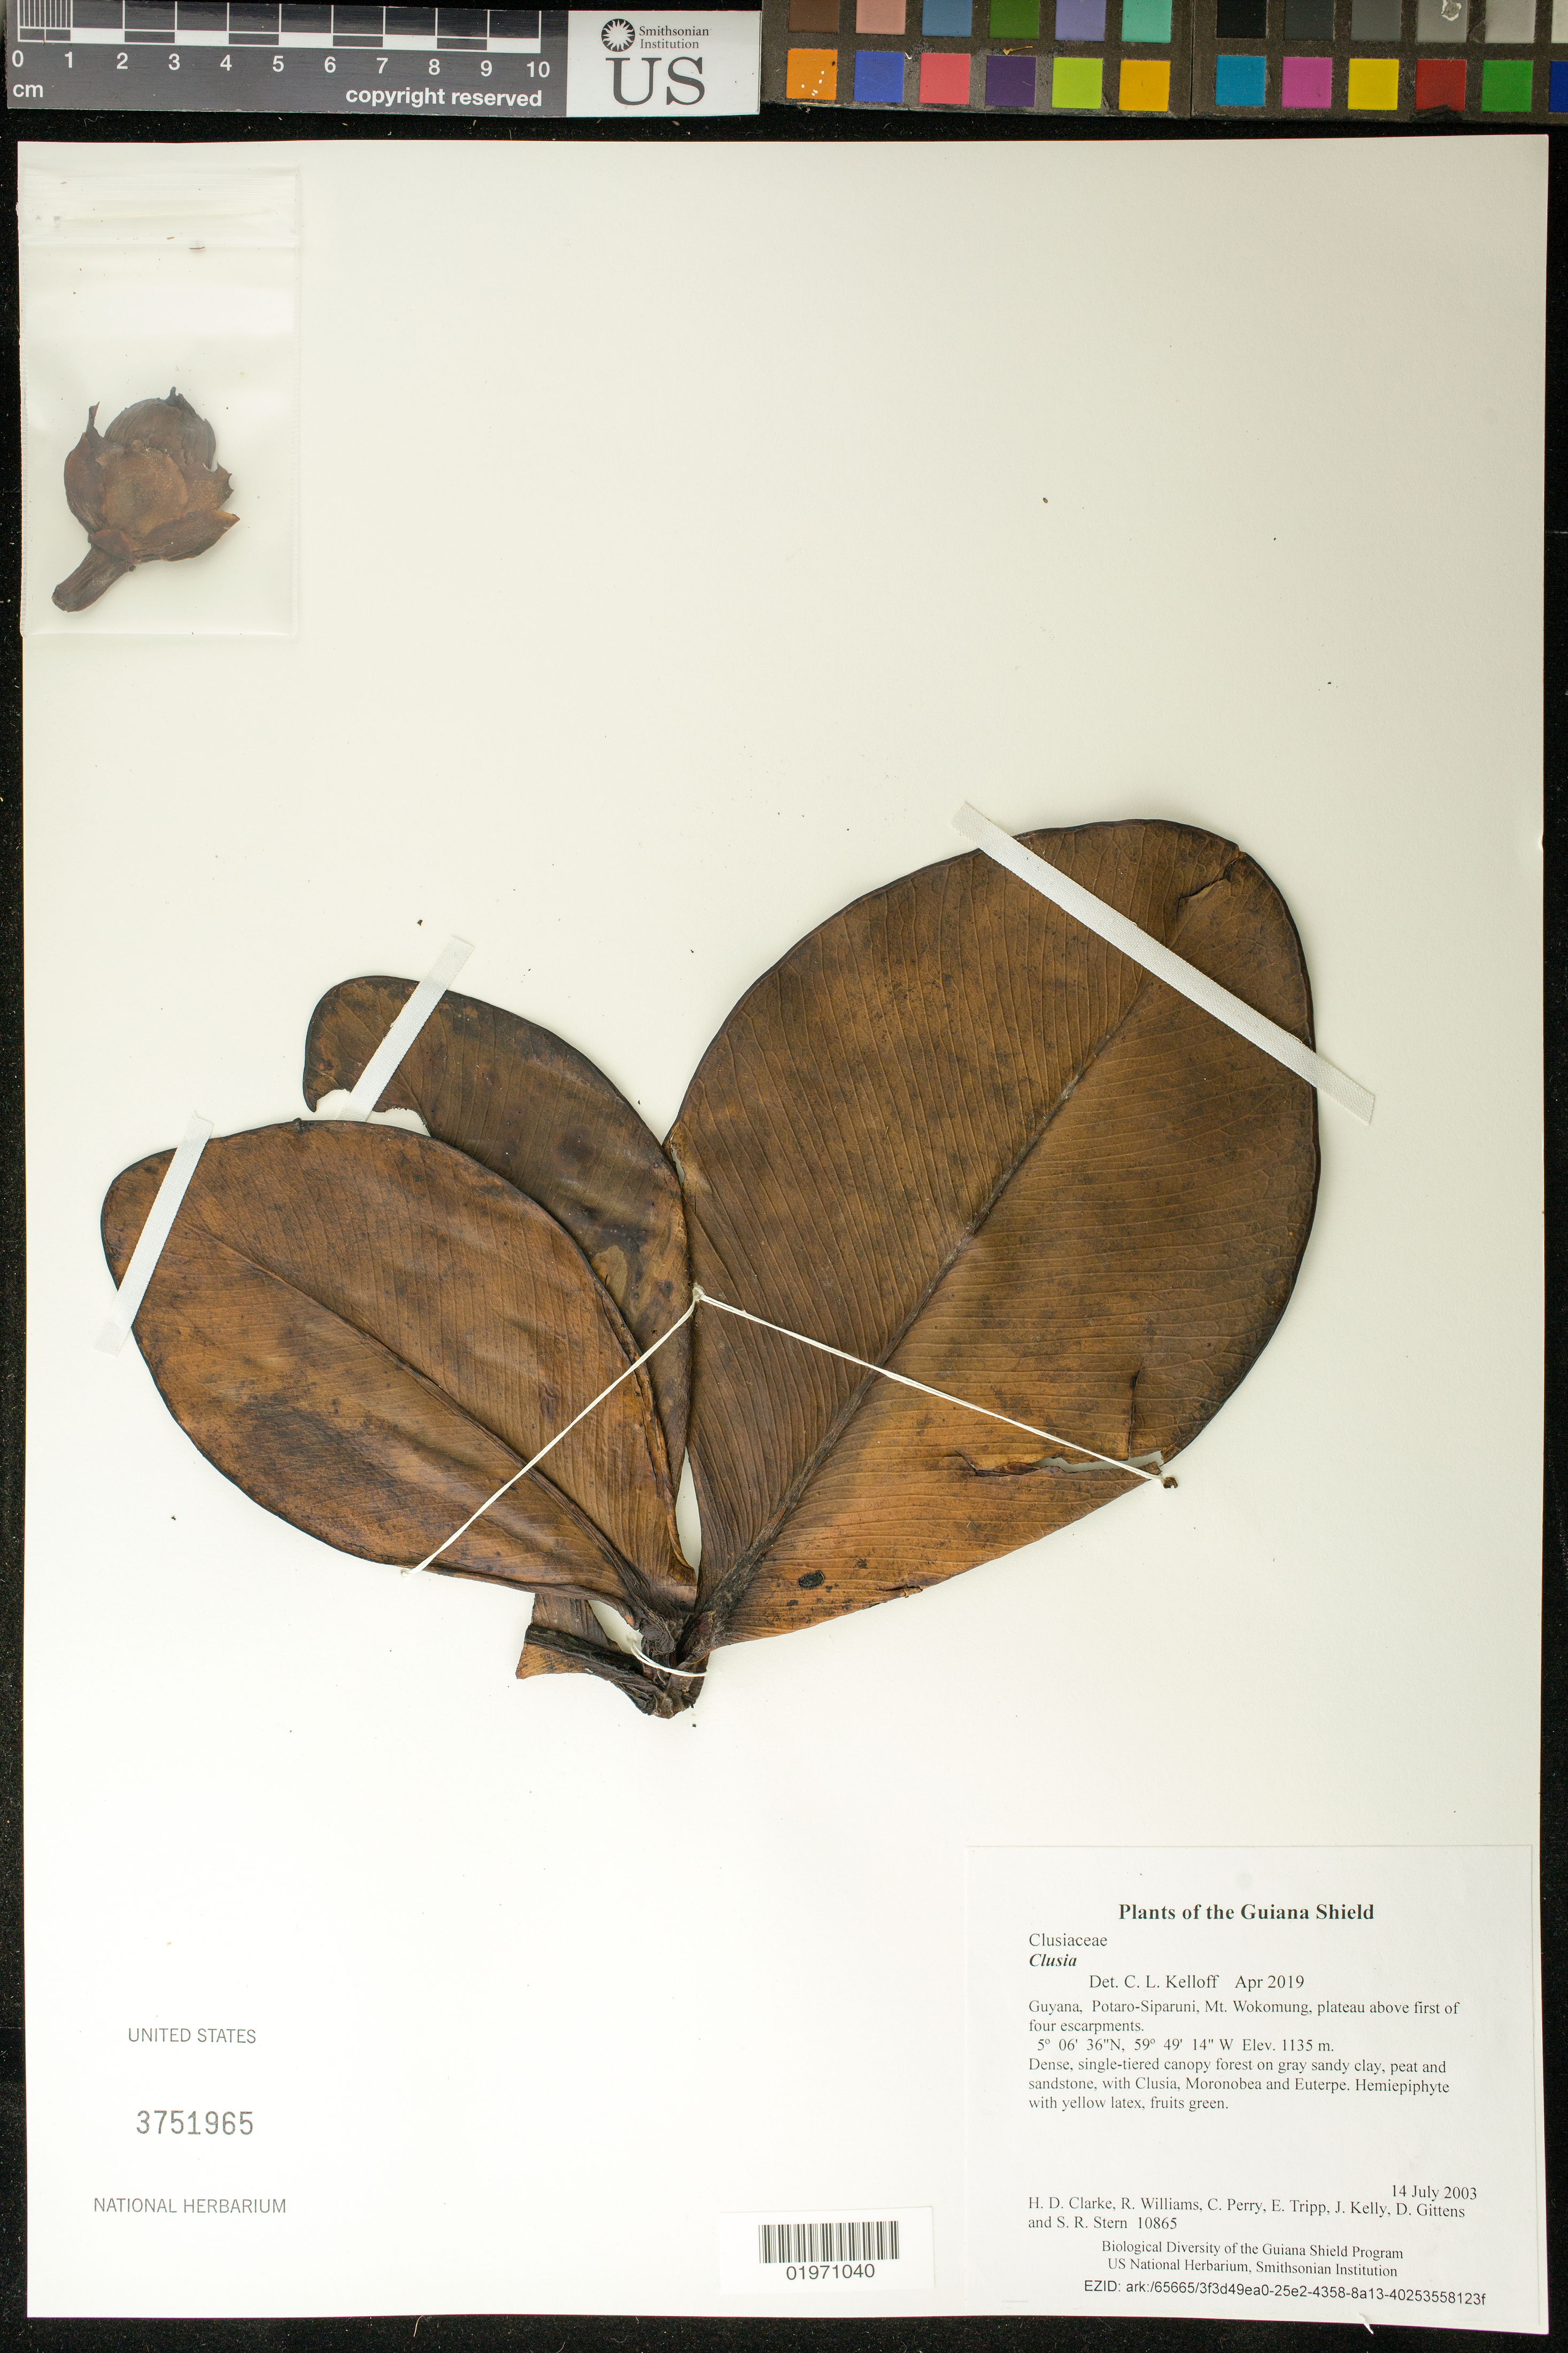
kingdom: Plantae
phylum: Tracheophyta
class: Magnoliopsida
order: Malpighiales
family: Clusiaceae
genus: Clusia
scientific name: Clusia sp.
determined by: Kelloff, C. L.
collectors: H. D. Clarke, R. Williams, C. Perry, E. Tripp, J. Kelly, D. Gittens & S. R. Stern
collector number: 10865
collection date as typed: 14 July 2003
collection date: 2003-07-14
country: Guyana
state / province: Potaro-Siparuni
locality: Mt. Wokomung, plateau above first of four escarpments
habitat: Dense, single-tiered canopy forest on gray sandy clay, peat and sandstone, with Clusia, Moronobea and Euterpe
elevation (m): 1135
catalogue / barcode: US 3751965